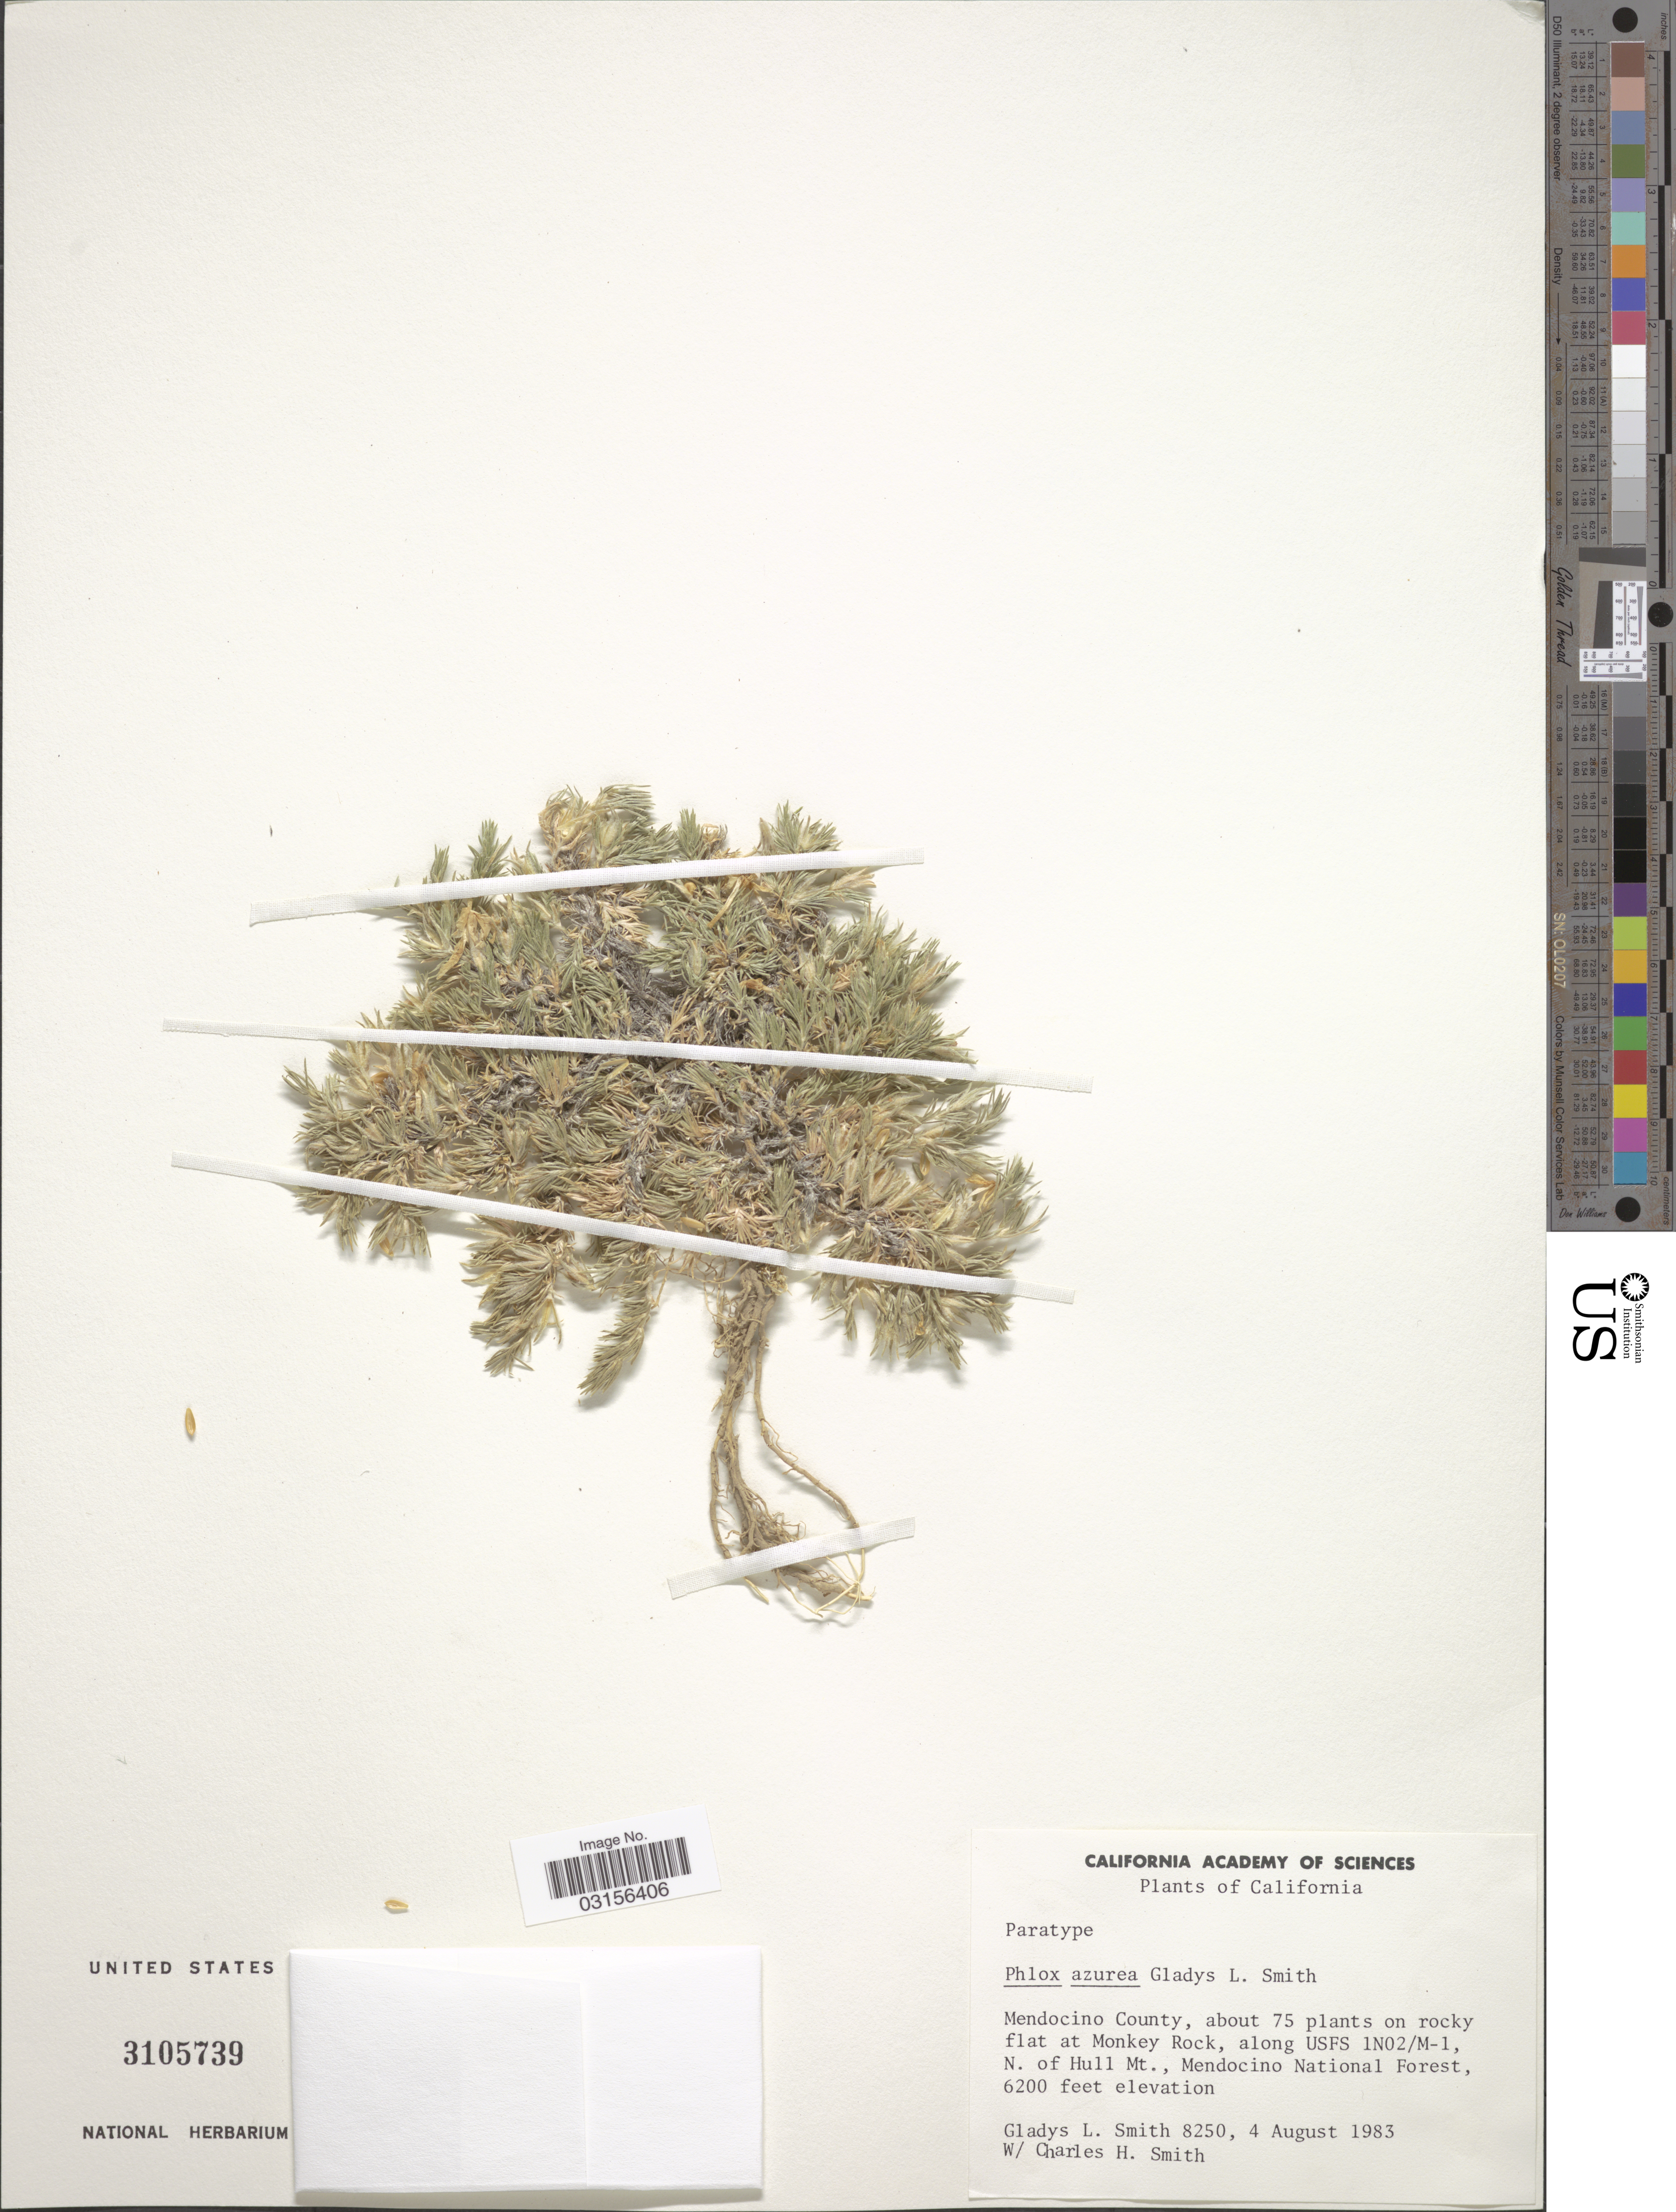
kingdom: Plantae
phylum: Tracheophyta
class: Magnoliopsida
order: Ericales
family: Polemoniaceae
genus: Phlox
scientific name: Phlox diffusa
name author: Benth.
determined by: Mayfield, M. H.; Ferguson, C. J.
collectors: Geo. L. Smith & C. H. Smith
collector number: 8250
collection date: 1983-08-04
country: United States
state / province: California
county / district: Mendocino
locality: Mendocino County, about 75 plants on rocky flat at Monkey Rock, along USFS 1N02/ M-1, N. of Hull Mt., Mendocino National Forest.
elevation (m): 1890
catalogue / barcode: US 3105739